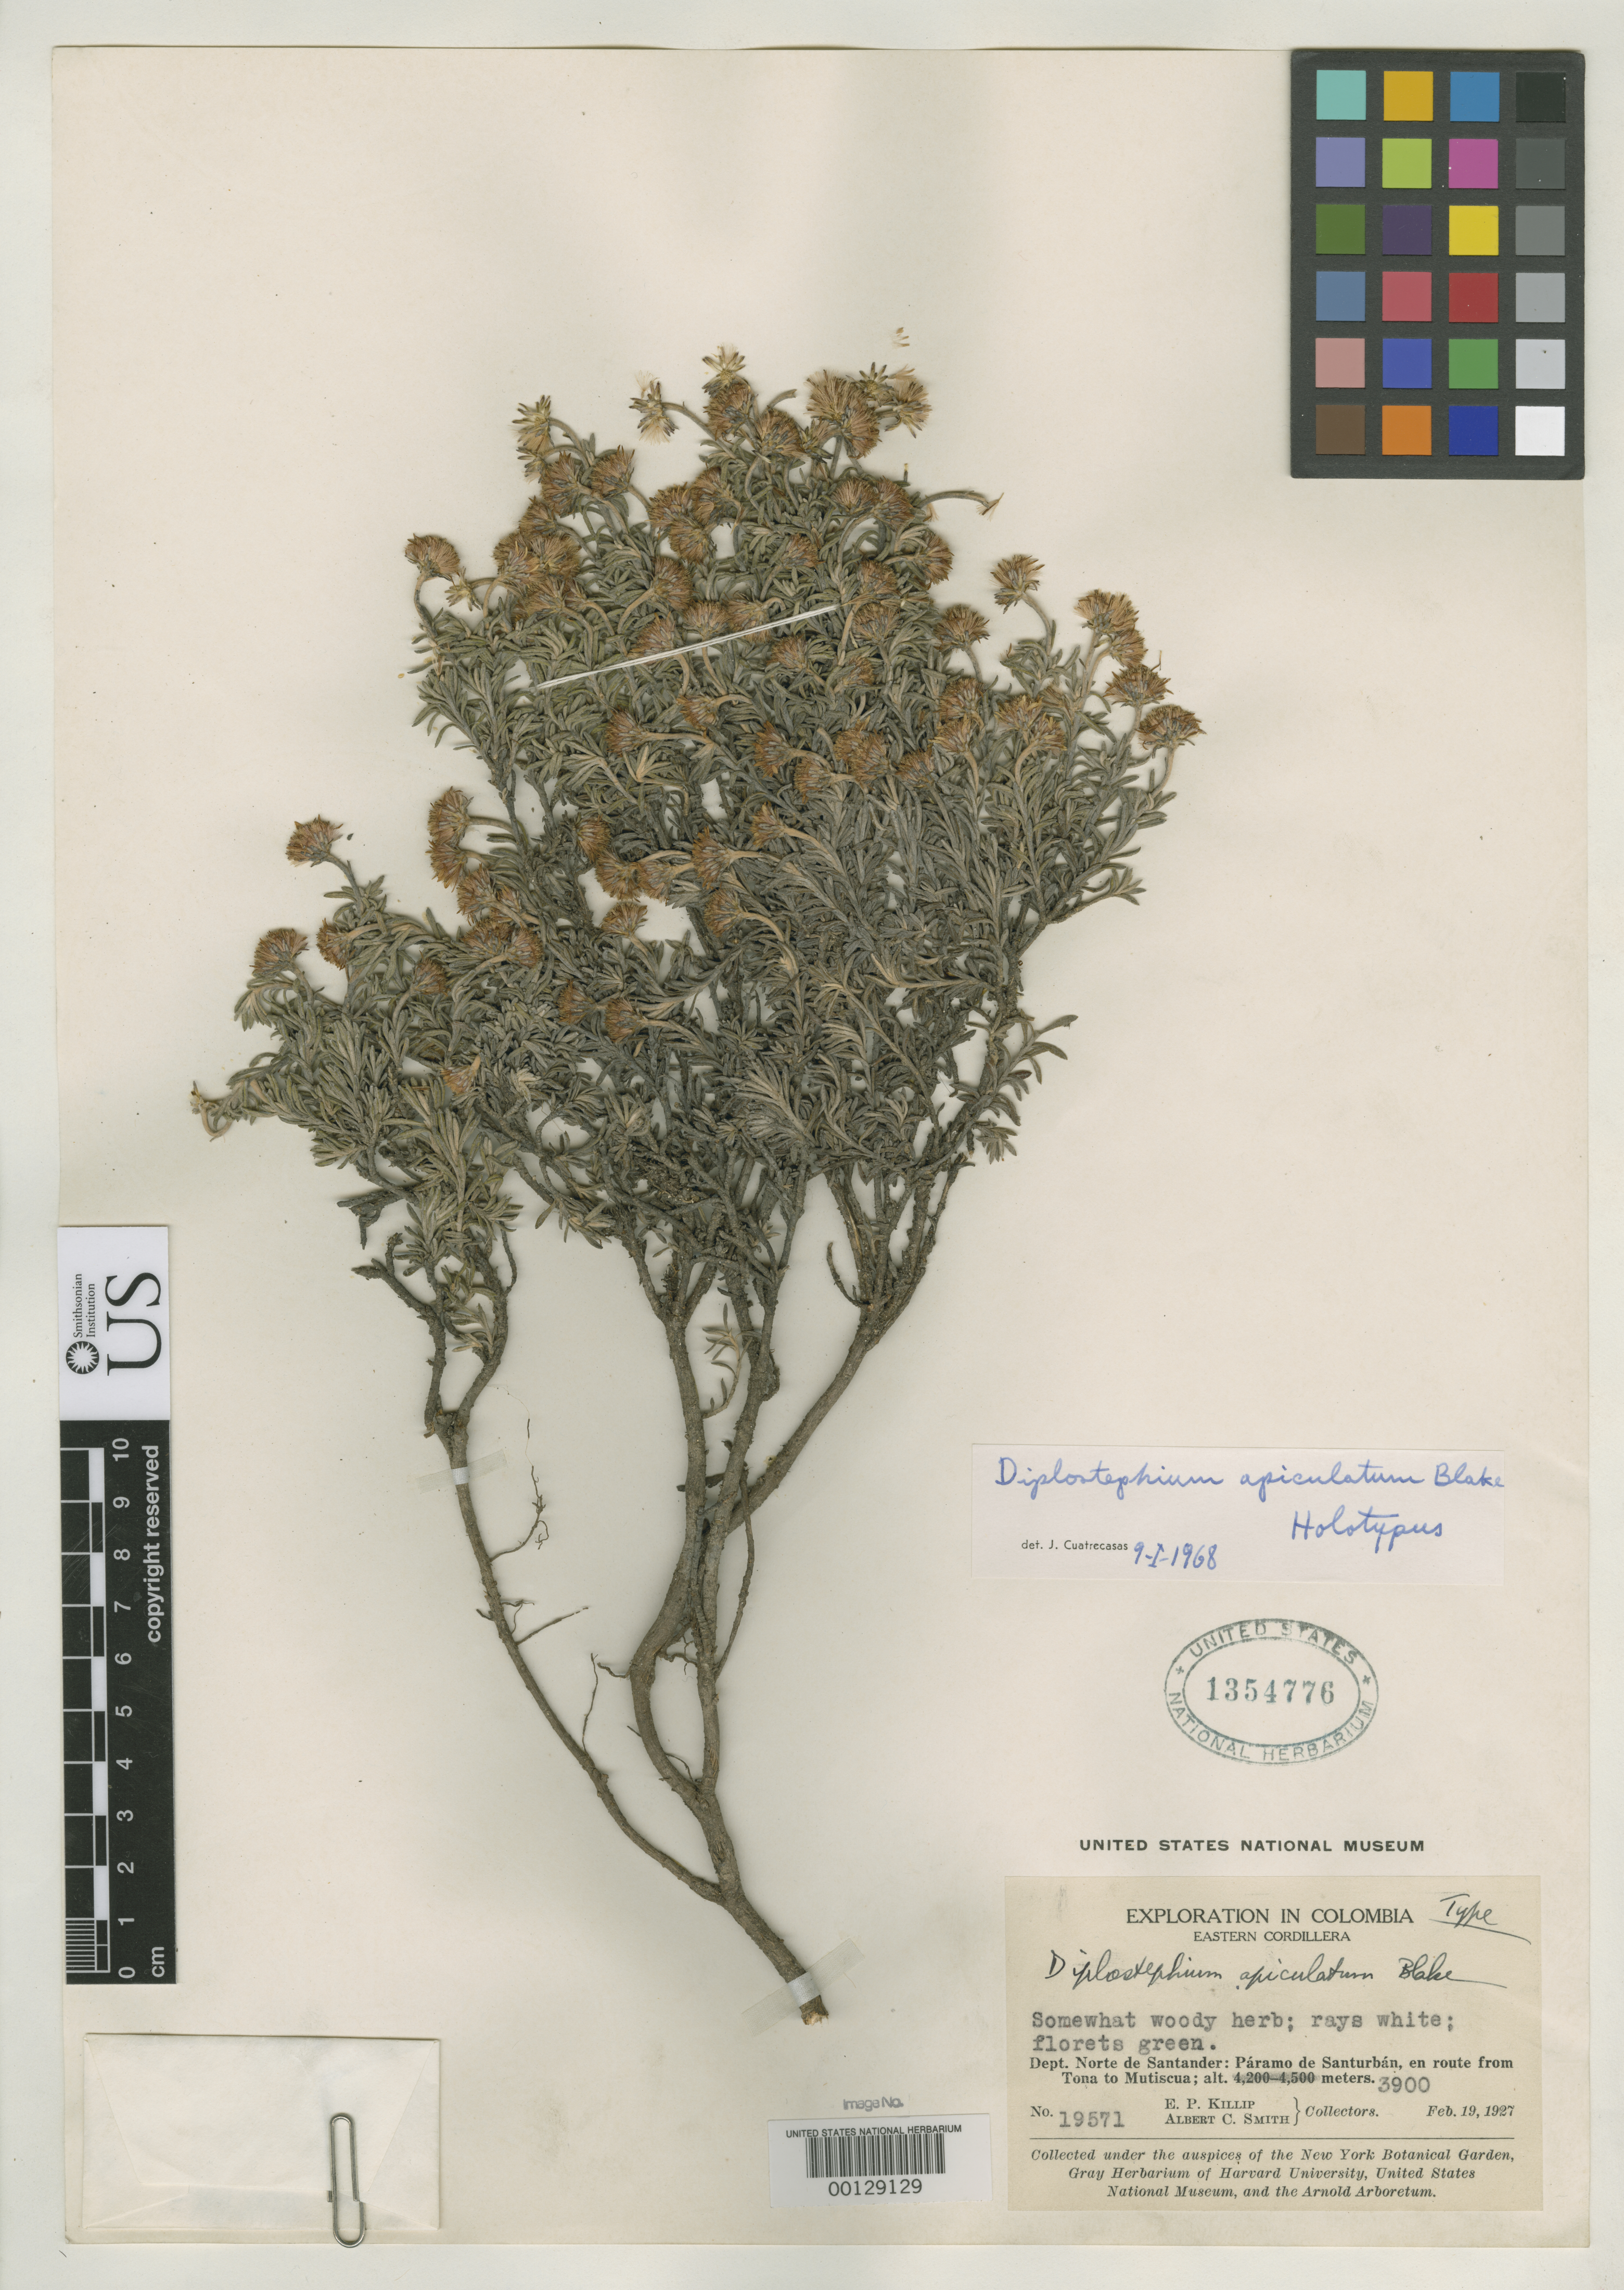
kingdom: Plantae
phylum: Tracheophyta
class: Magnoliopsida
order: Asterales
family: Asteraceae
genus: Diplostephium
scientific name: Diplostephium apiculatum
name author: S.F. Blake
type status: Holotype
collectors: E. P. Killip & A. C. Smith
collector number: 19571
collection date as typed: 19 Feb 1927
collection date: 1927-02-19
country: Colombia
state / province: Norte de Santander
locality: Páramo de San Turban, route from Tona to Mutiscua.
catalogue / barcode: US 1354776